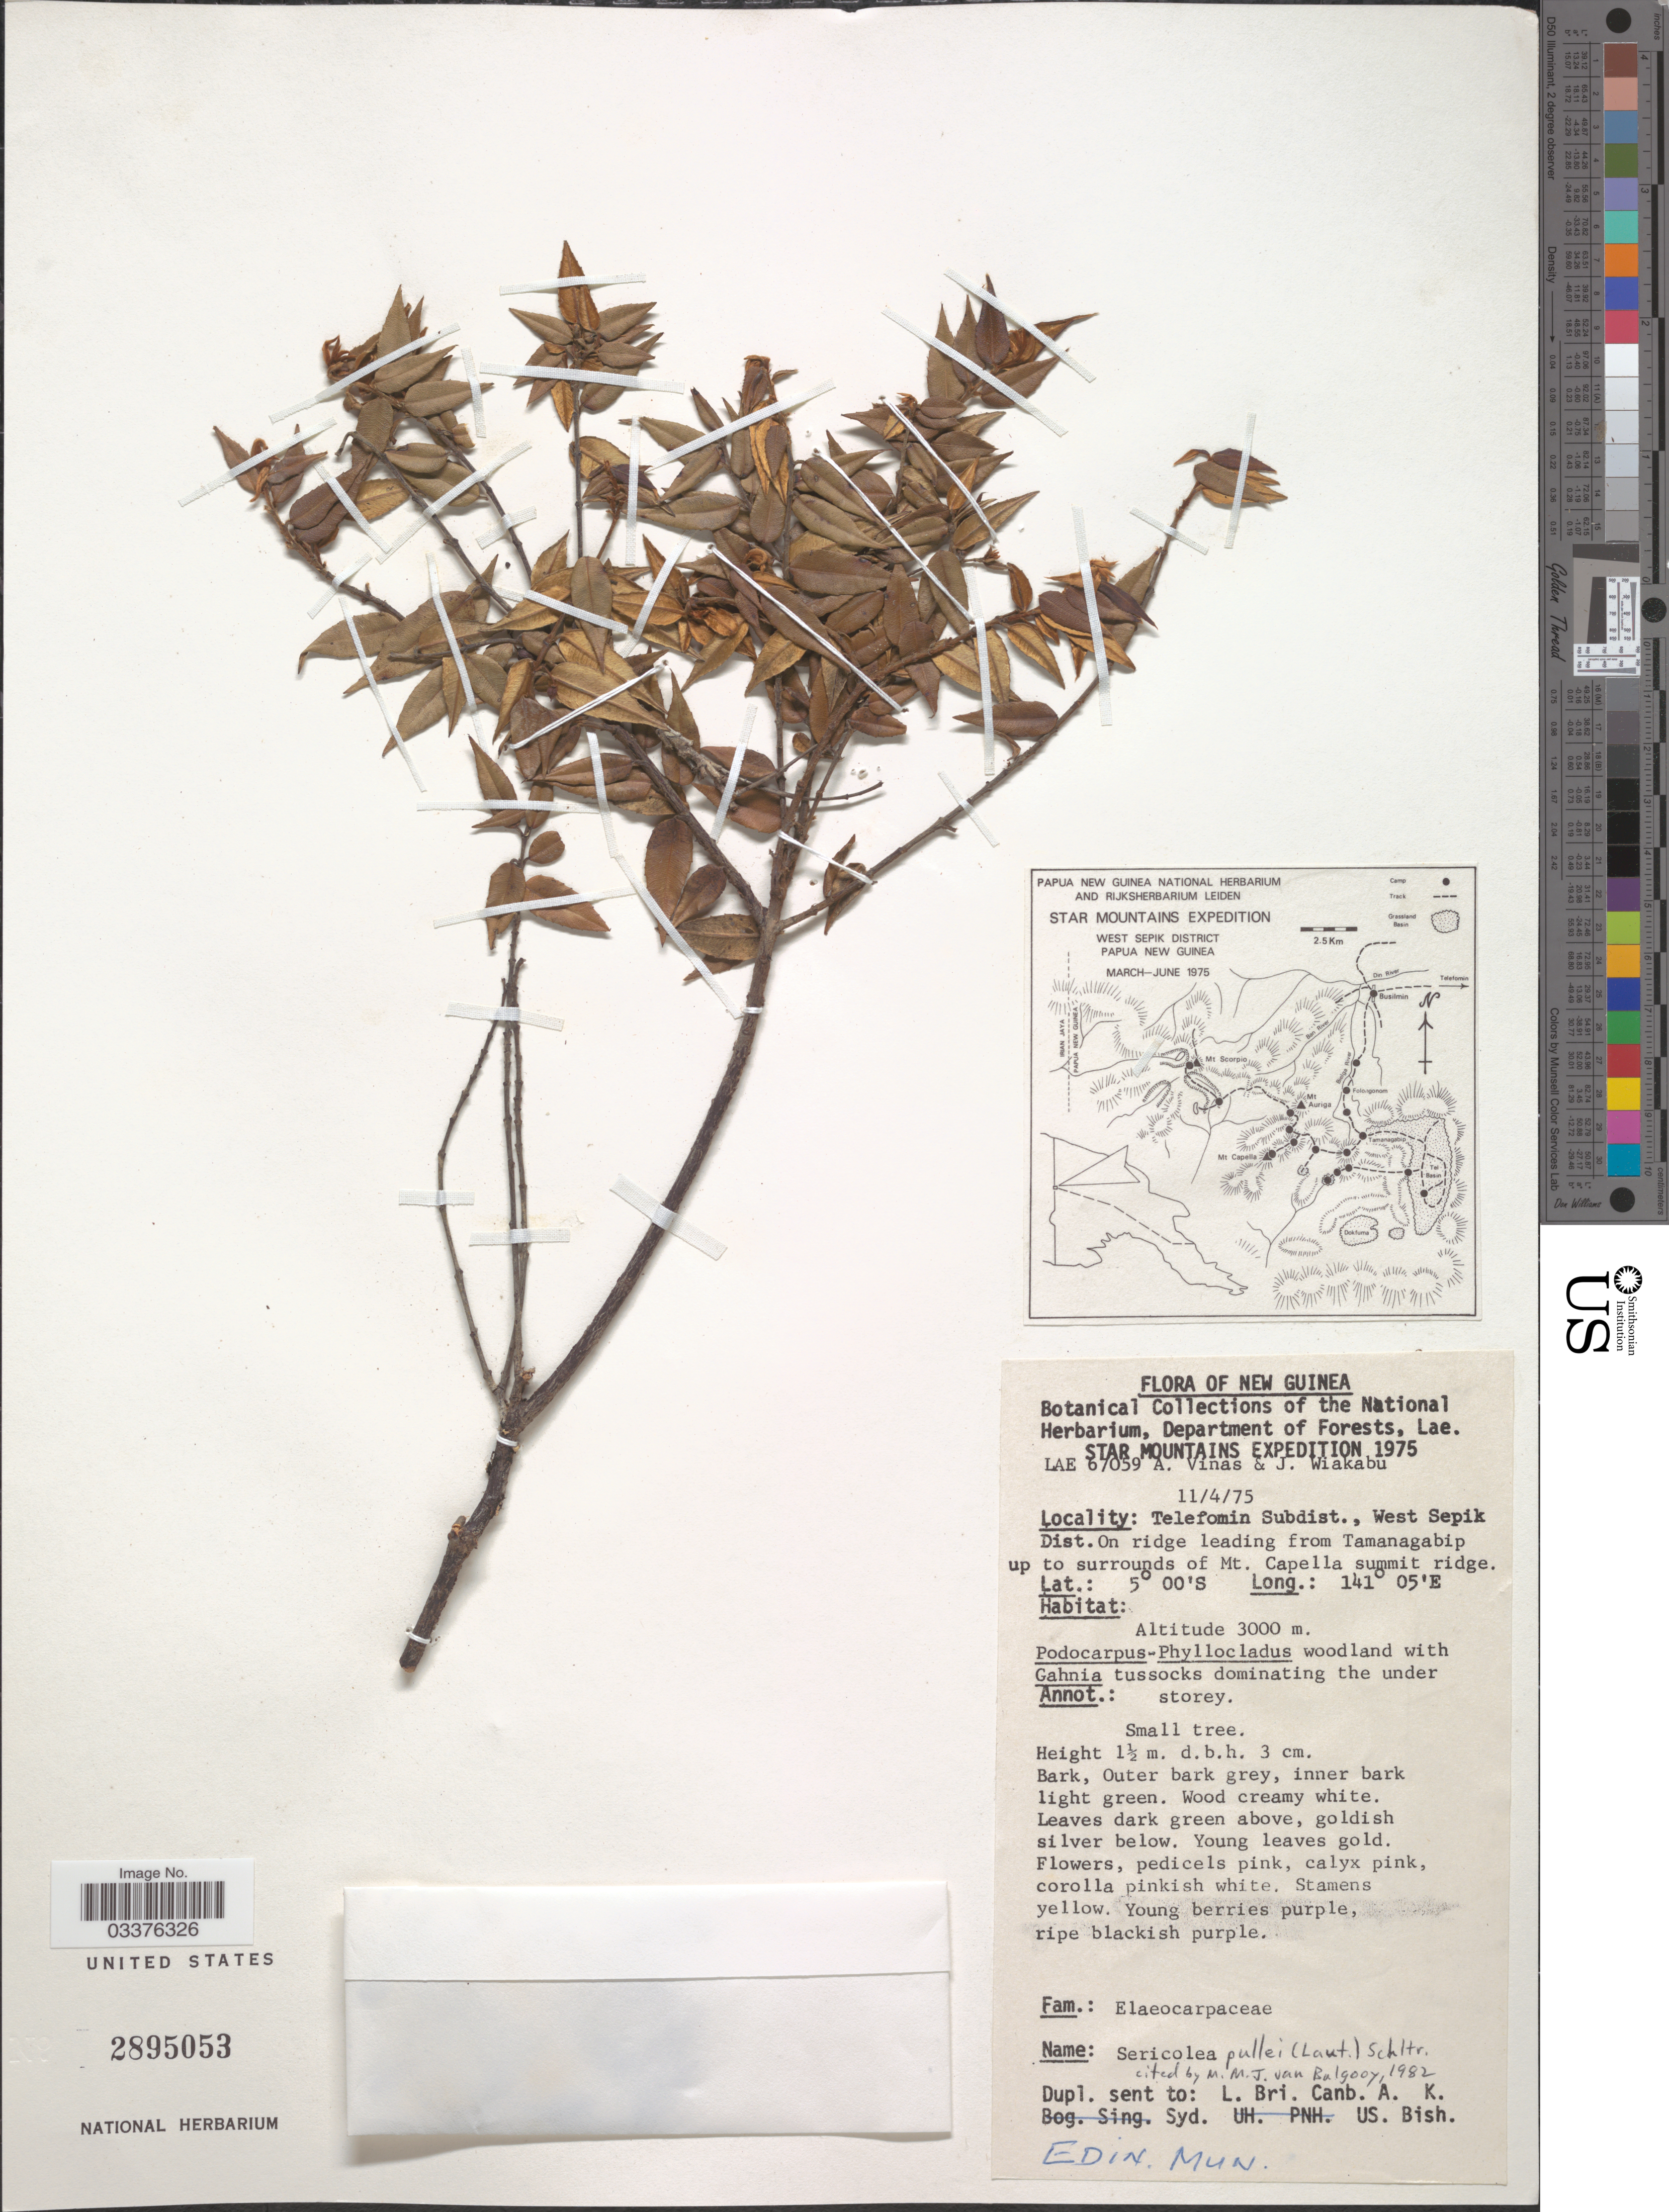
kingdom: Plantae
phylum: Tracheophyta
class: Magnoliopsida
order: Oxalidales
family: Elaeocarpaceae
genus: Sericolea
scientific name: Sericolea pullei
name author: Schltr.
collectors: A. Vinas & J. Wiakabu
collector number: LAE 6709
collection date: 1975-04-11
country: Papua New Guinea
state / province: Sandaun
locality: New Guinea. Star Mountains. Telefomin Sibdist., West Sepik Dist. On ridge leading from Tamanagabip up to surrounds of Mt. Capella summit ridge.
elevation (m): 3000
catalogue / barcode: US 2895053